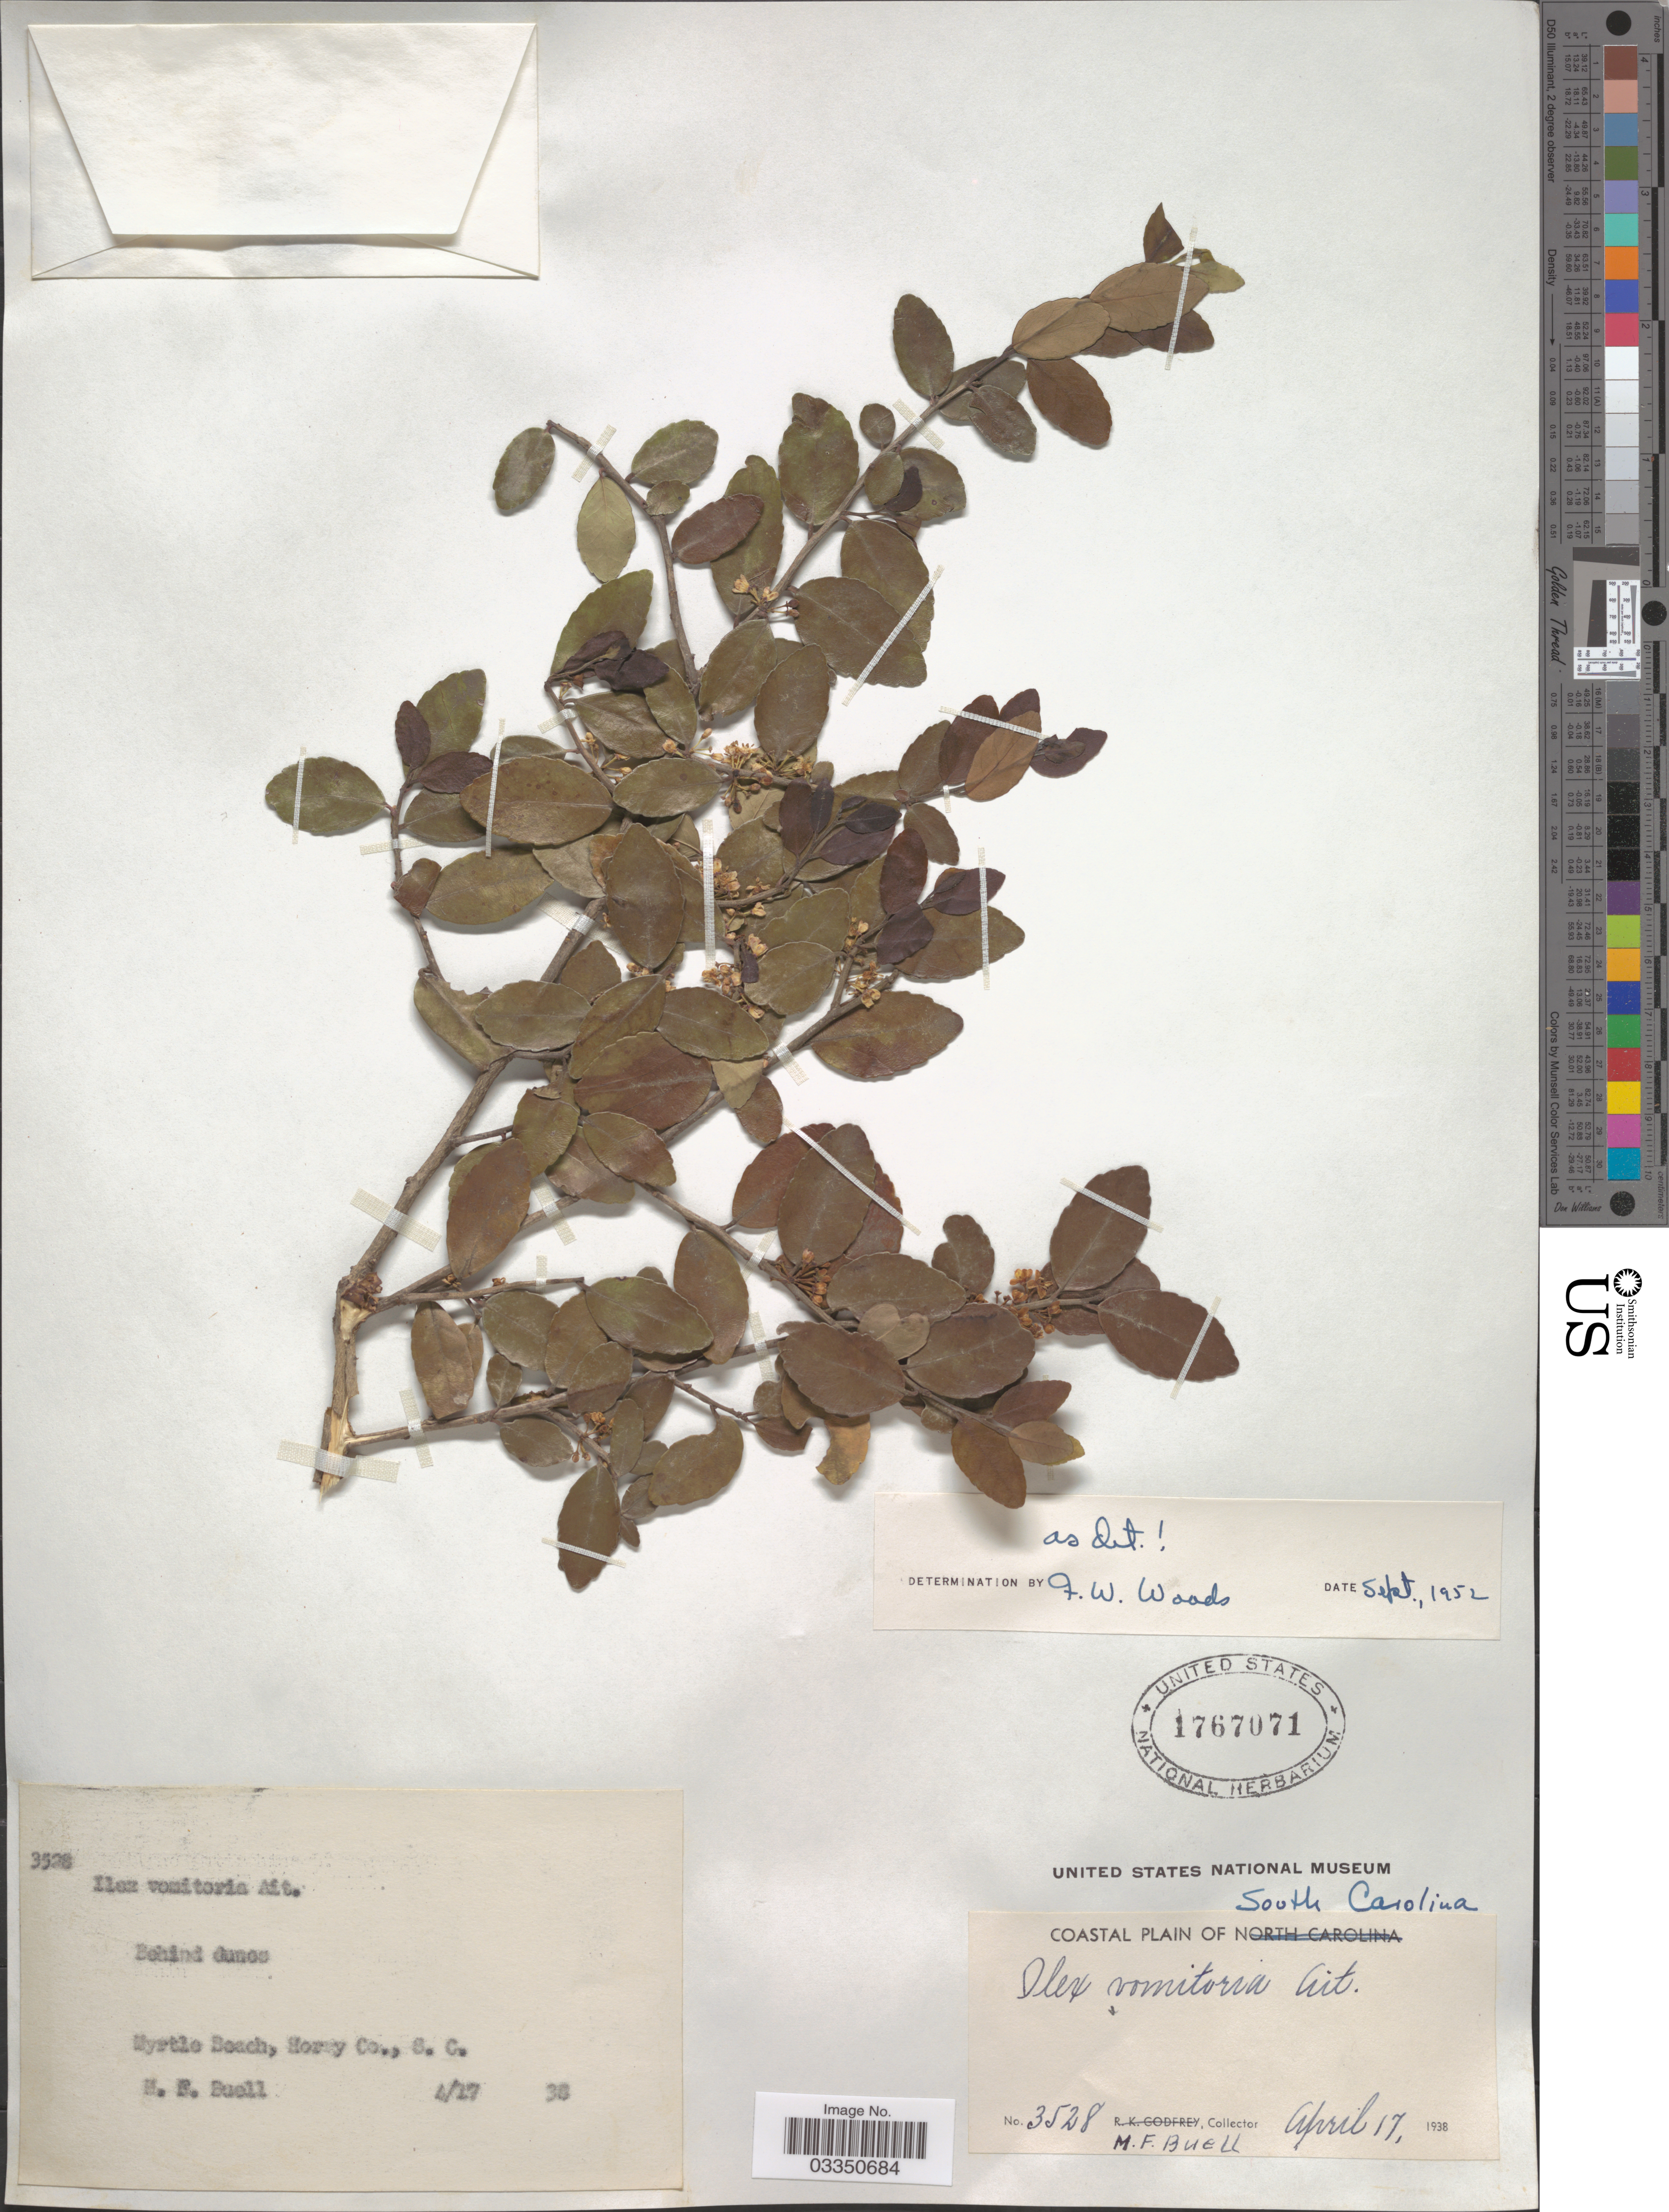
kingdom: Plantae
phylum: Tracheophyta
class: Magnoliopsida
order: Aquifoliales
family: Aquifoliaceae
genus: Ilex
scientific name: Ilex vomitoria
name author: Aiton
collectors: M. Buell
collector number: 3528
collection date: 1938-04-17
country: United States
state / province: South Carolina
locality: Coastal Plain of South Carolina. Myrtle Beach, Horry Co.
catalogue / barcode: US 1767071